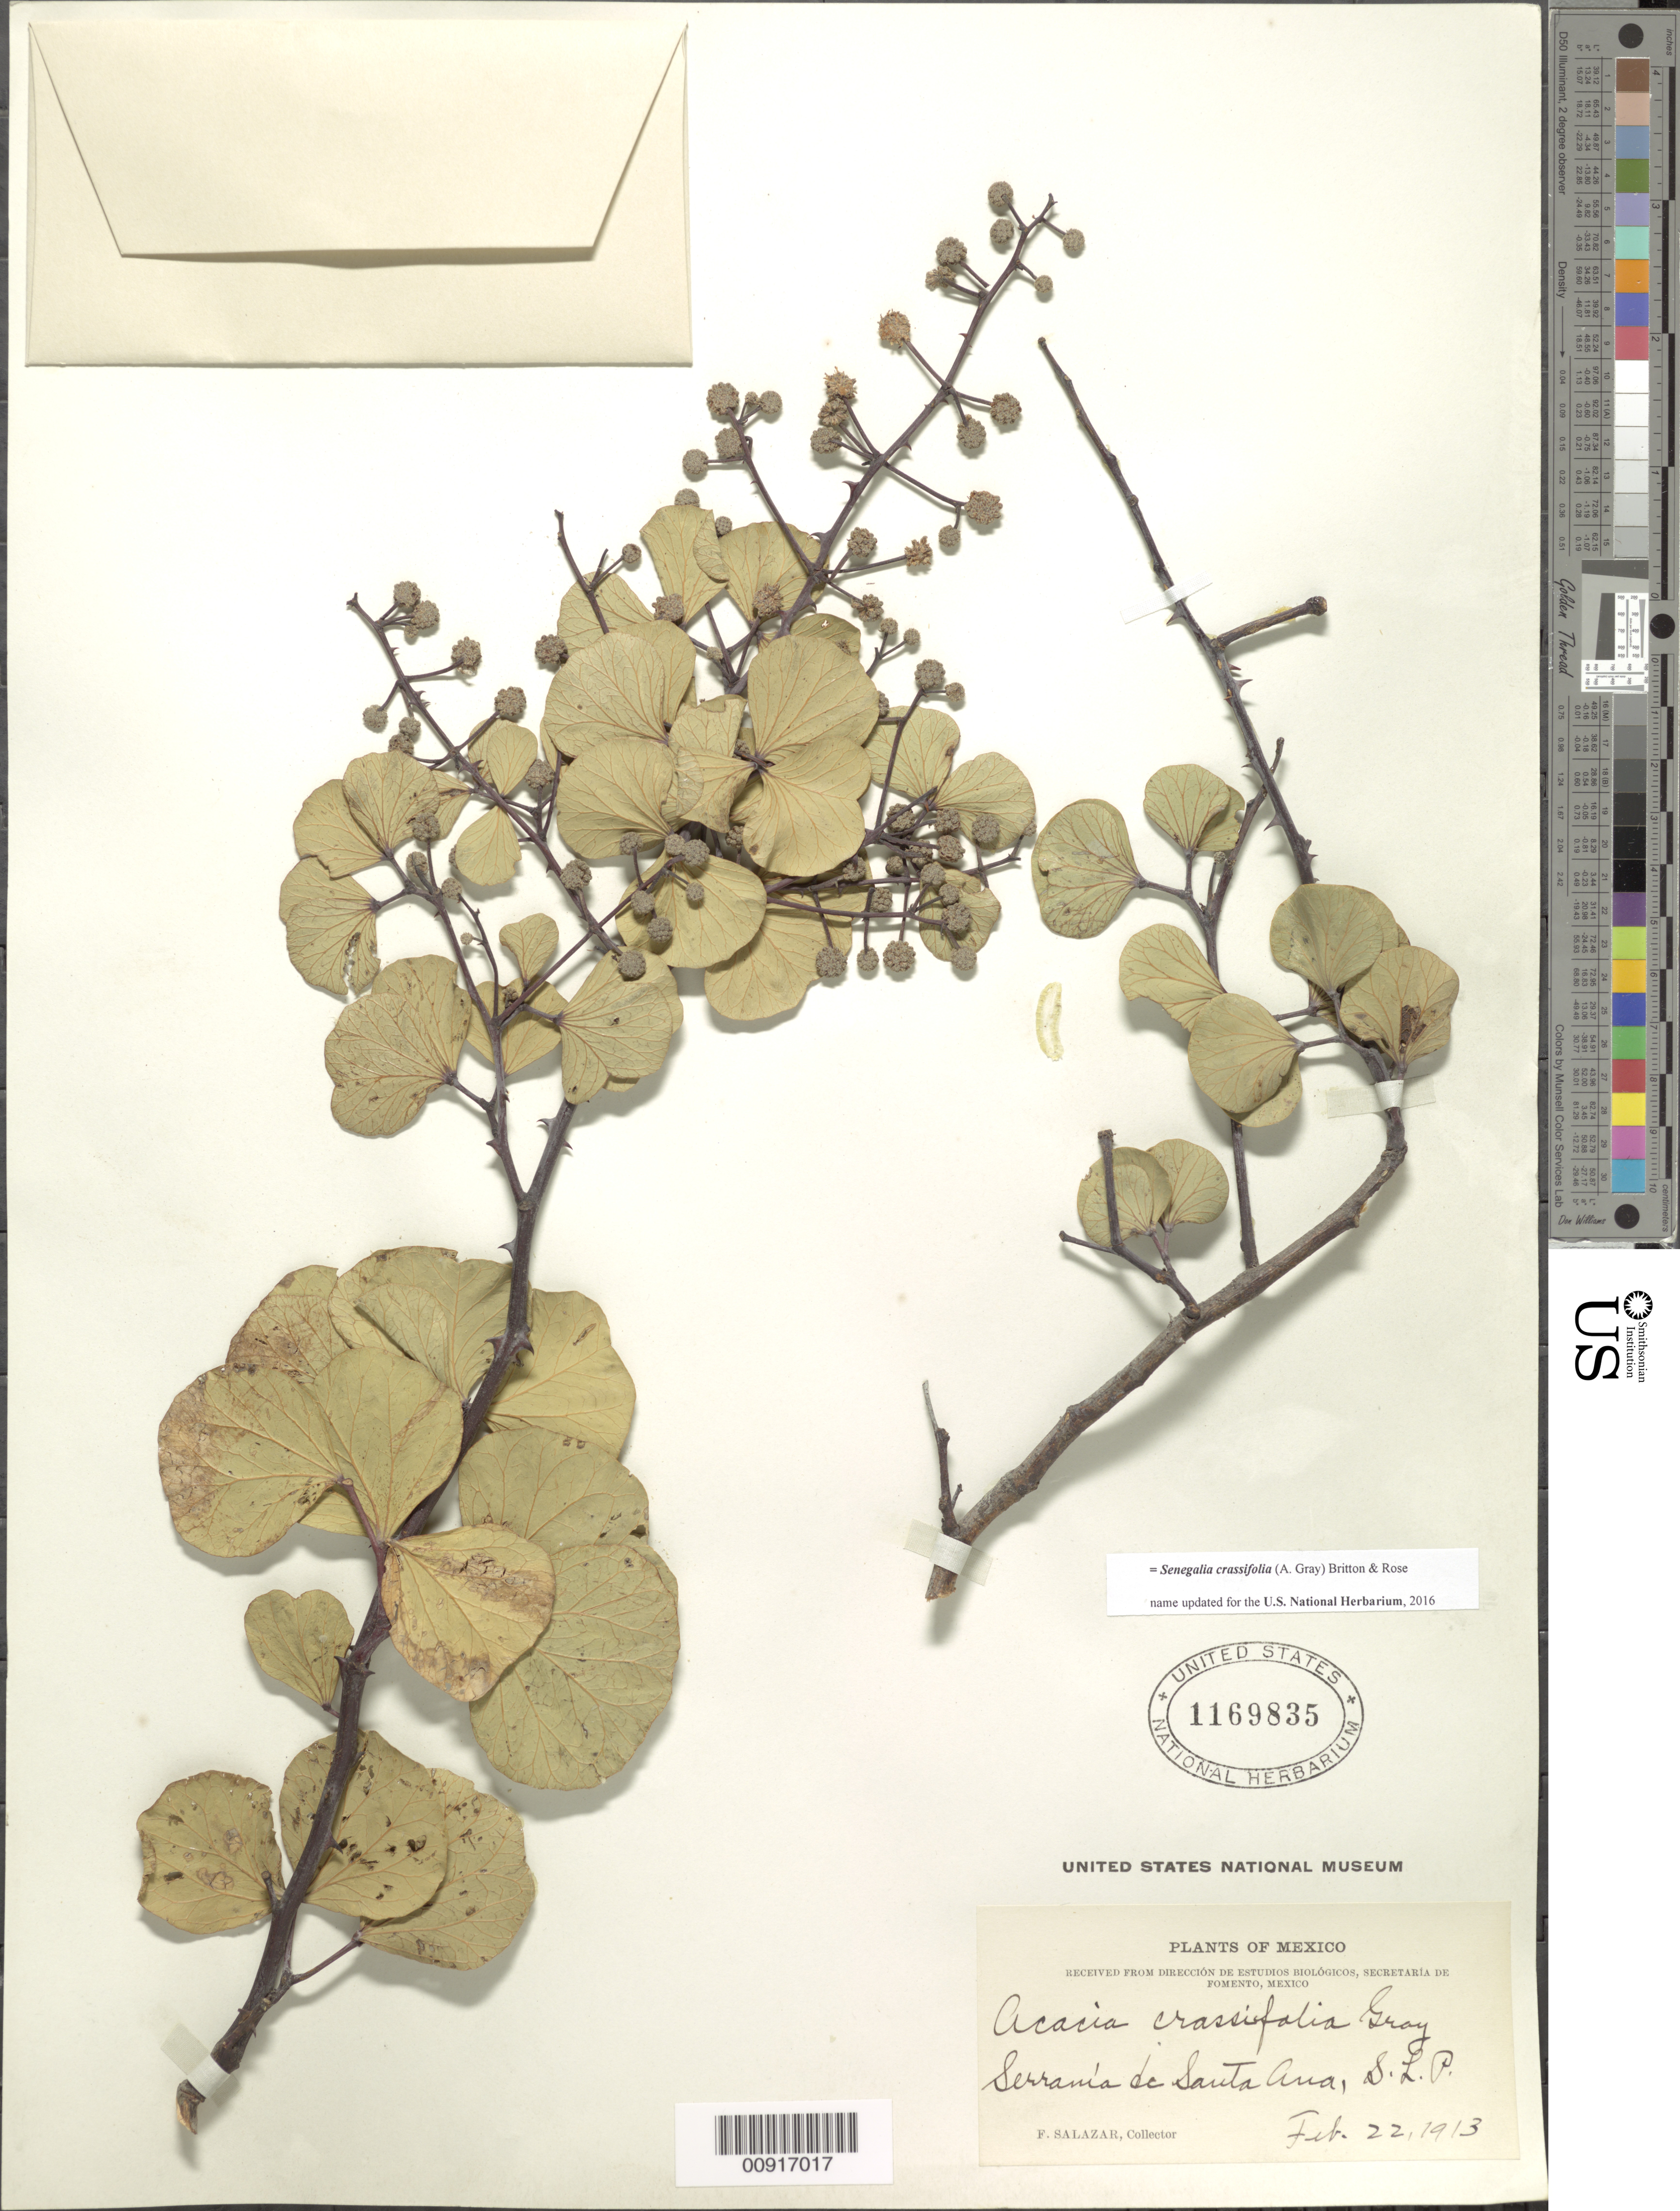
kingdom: Plantae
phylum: Tracheophyta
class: Magnoliopsida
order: Fabales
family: Fabaceae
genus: Senegalia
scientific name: Senegalia crassifolia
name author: (A. Gray) Britton & Rose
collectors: F. Salazar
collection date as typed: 22 Feb 1913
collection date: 1913-02-22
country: Mexico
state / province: San Luis Potosí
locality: Serranía de Santa Ana, S.L.P.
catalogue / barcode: US 1169835